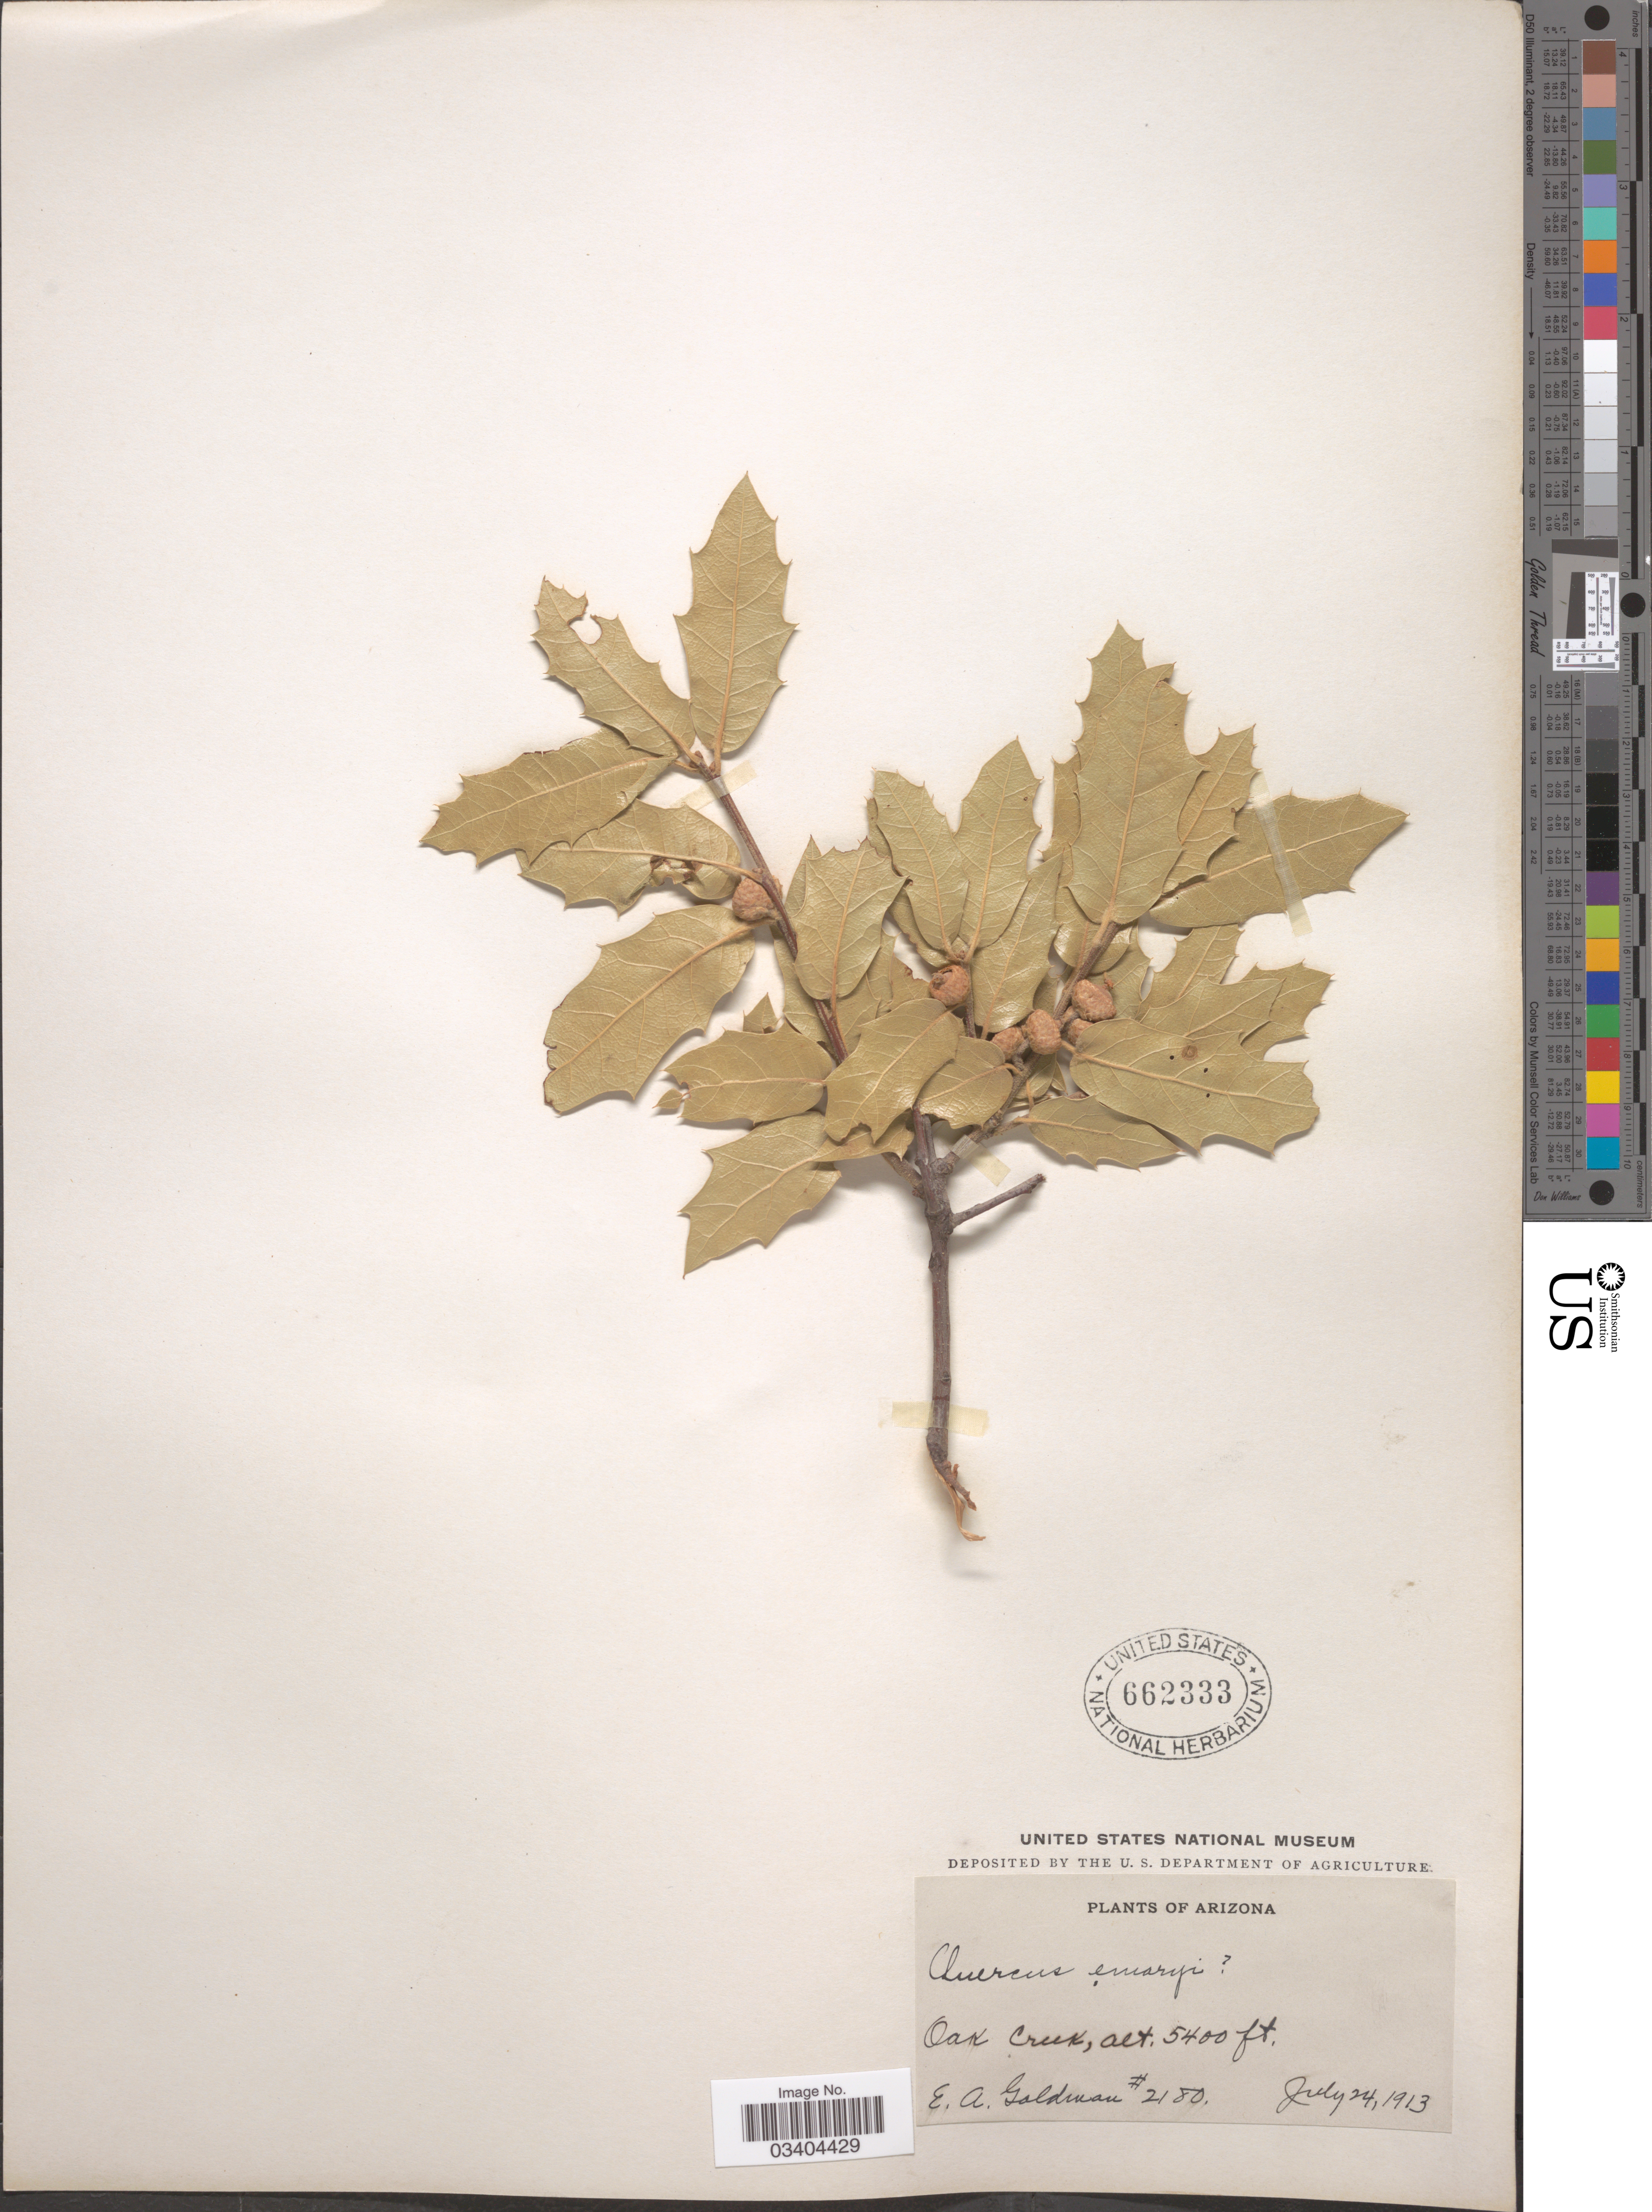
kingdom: Plantae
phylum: Tracheophyta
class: Magnoliopsida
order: Fagales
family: Fagaceae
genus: Quercus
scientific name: Quercus emoryi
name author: Torr. in Emory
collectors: E. A. Goldman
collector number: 2180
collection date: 1913-07-24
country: United States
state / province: Arizona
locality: Oak Creek.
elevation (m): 1646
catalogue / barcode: US 662333